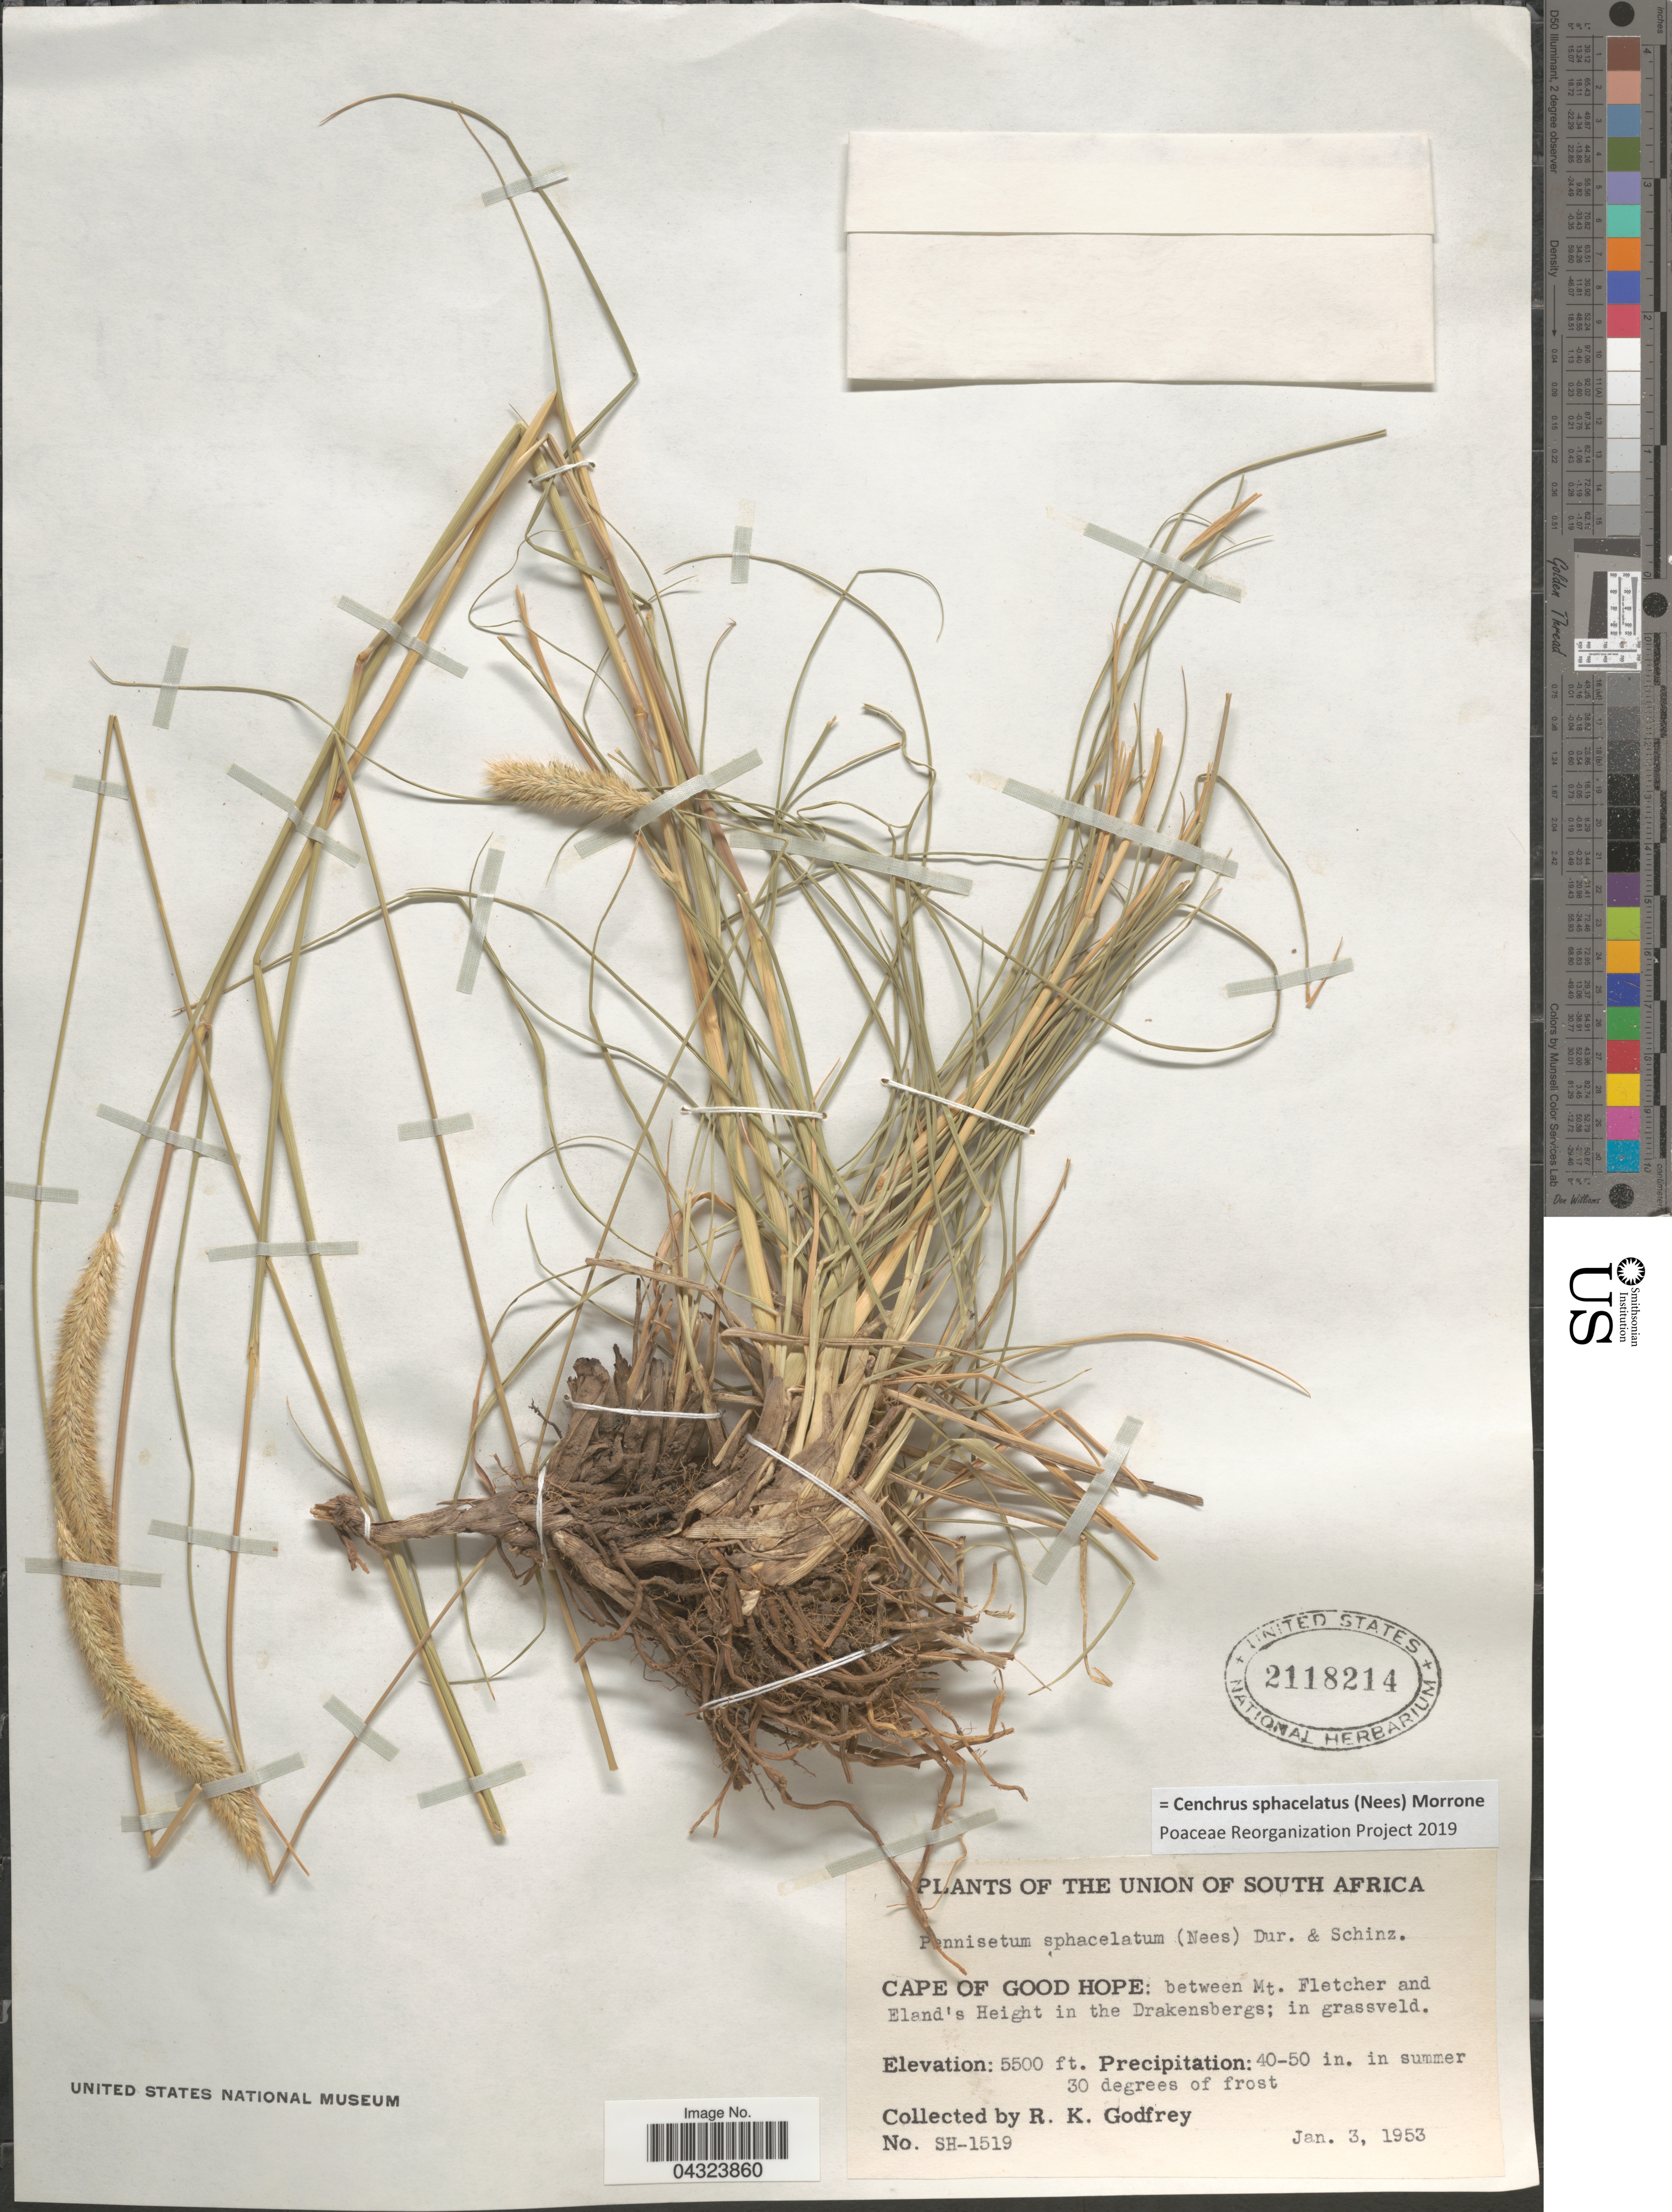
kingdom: Plantae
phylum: Tracheophyta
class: Liliopsida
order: Poales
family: Poaceae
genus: Cenchrus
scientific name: Cenchrus sphacelatus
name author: (Nees) Morrone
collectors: R. K. Godfrey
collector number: SH-1519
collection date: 1953-01-03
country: South Africa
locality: Union of South Africa. Cape of Good Hope: between Mt. Fletcher and Eland's Height in the Drakensbergs.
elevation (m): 1676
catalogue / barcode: US 2118214